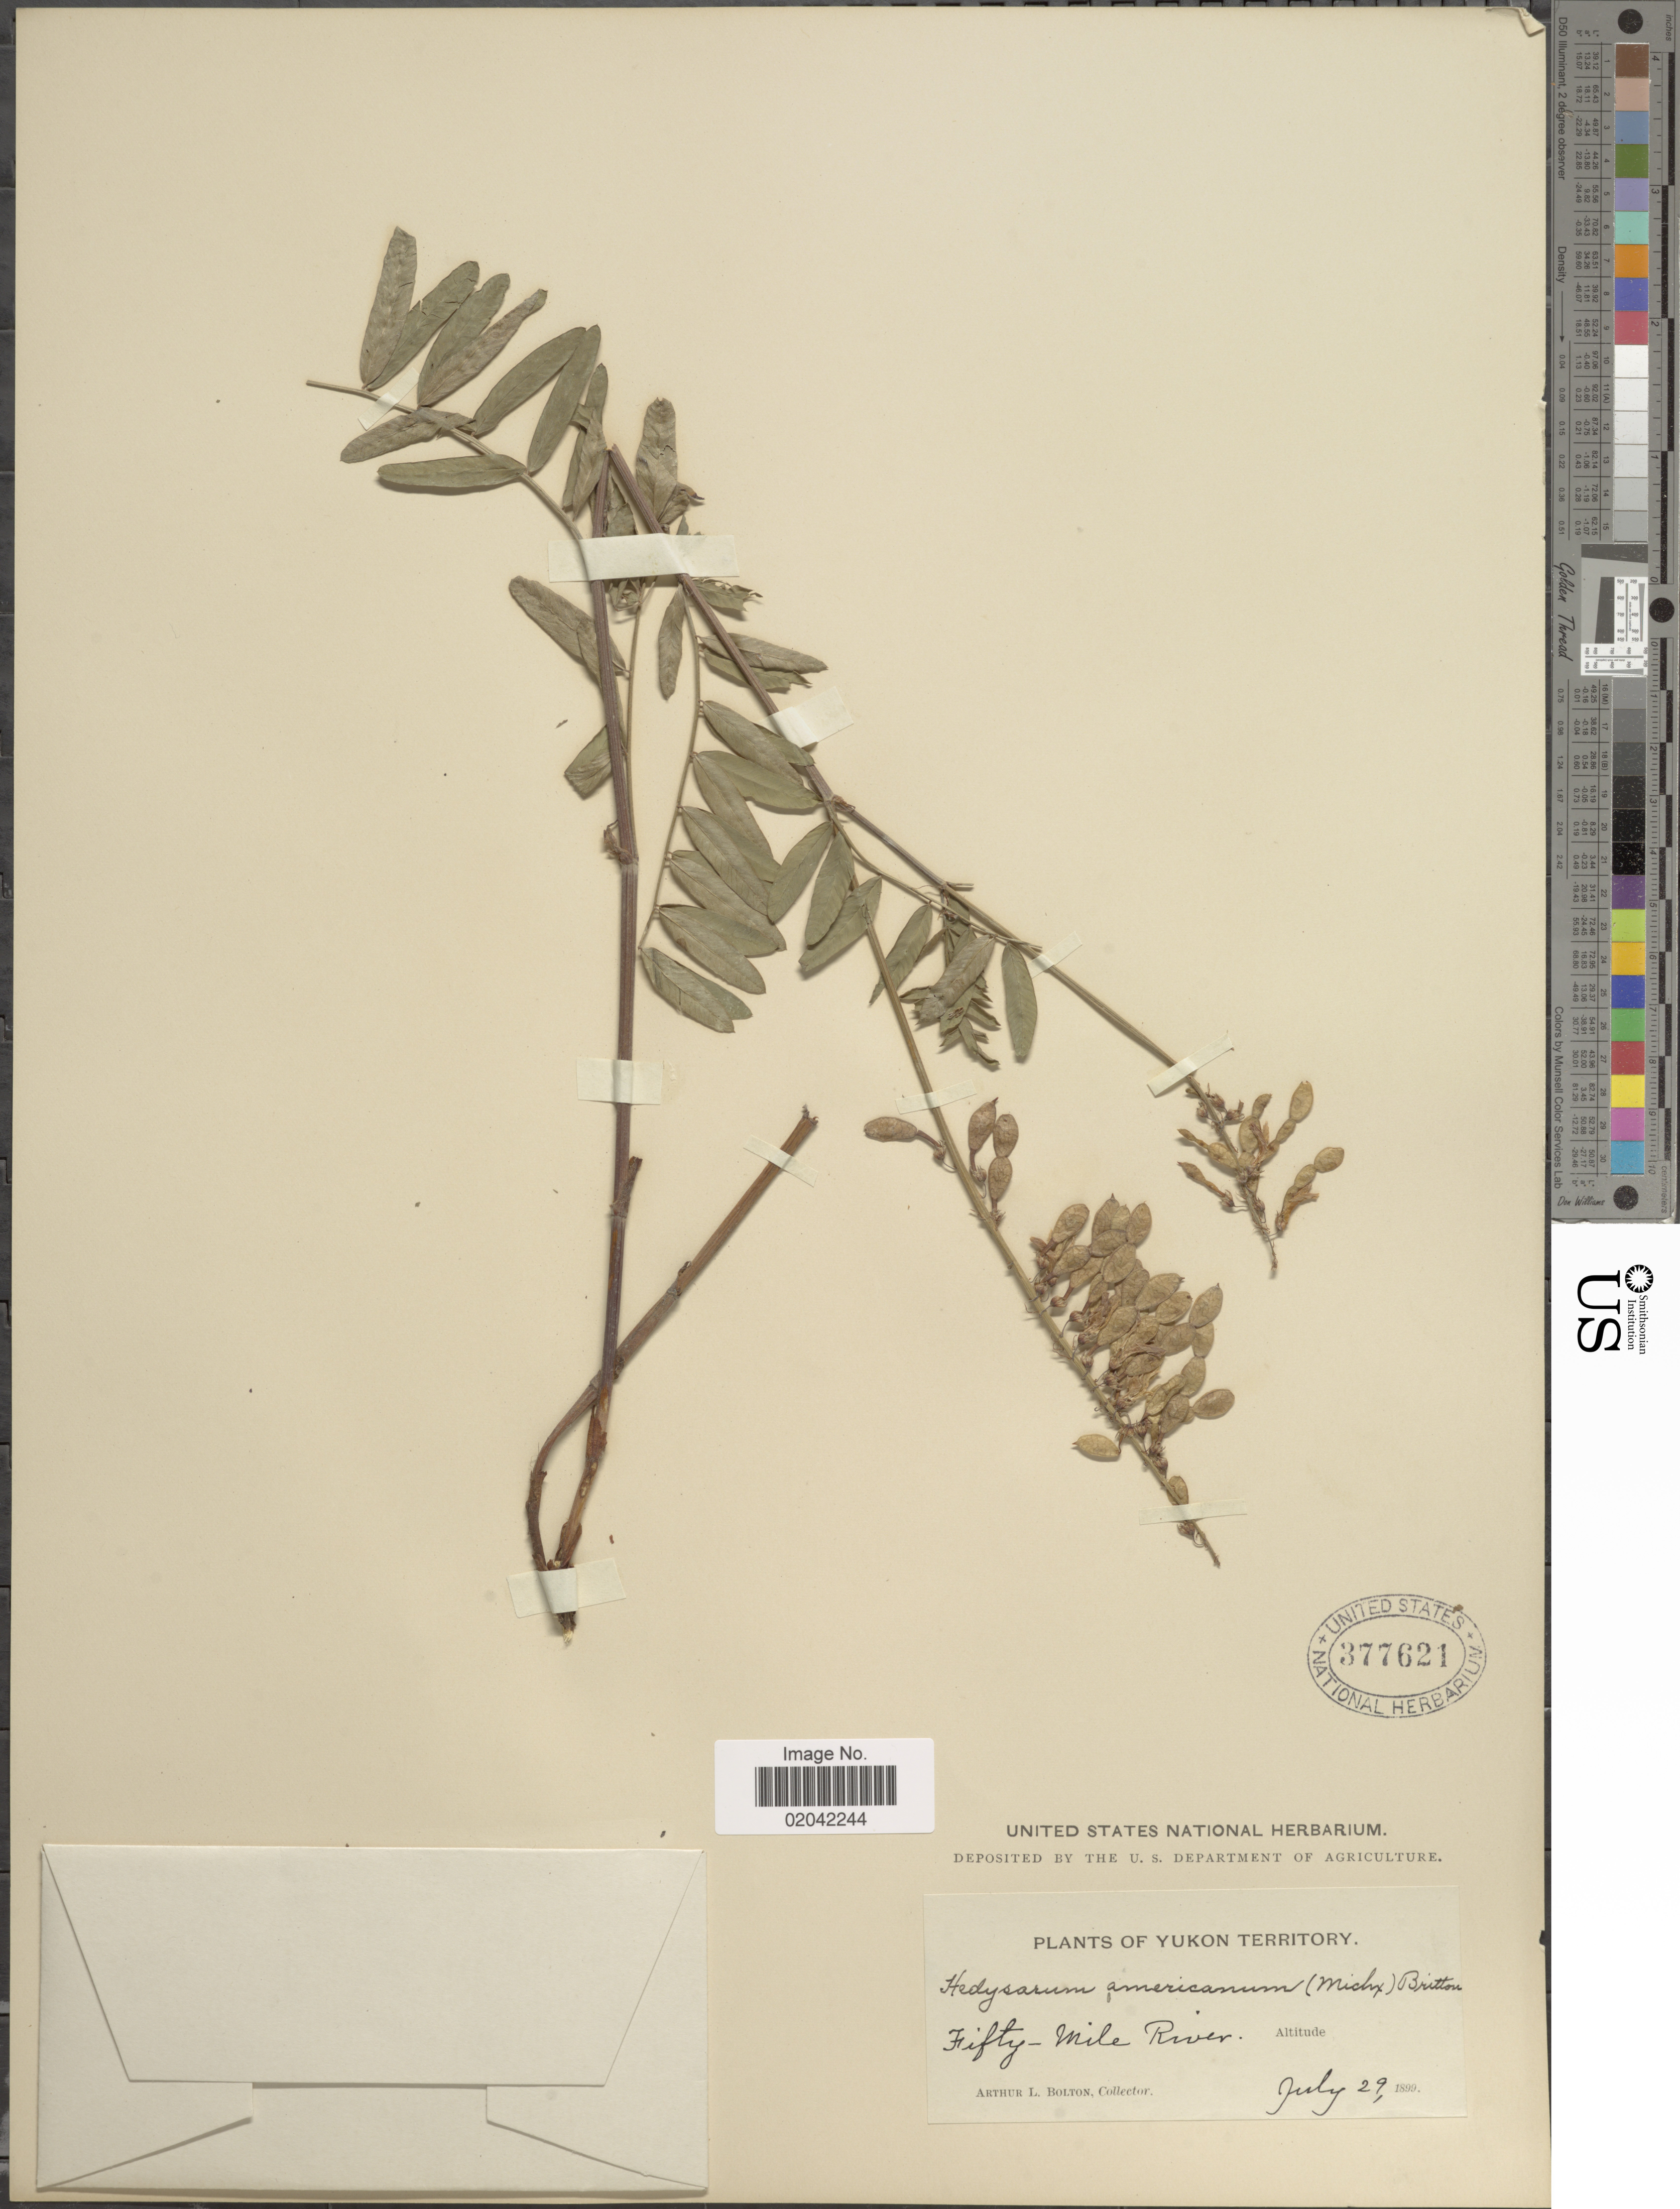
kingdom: Plantae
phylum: Tracheophyta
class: Magnoliopsida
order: Fabales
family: Fabaceae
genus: Hedysarum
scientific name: Hedysarum alpinum var. americanum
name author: Michx. ex Pursh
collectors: A. Bolton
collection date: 1899-07-29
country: Canada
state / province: Yukon Territory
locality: Fifty-Mile River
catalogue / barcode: US 377621